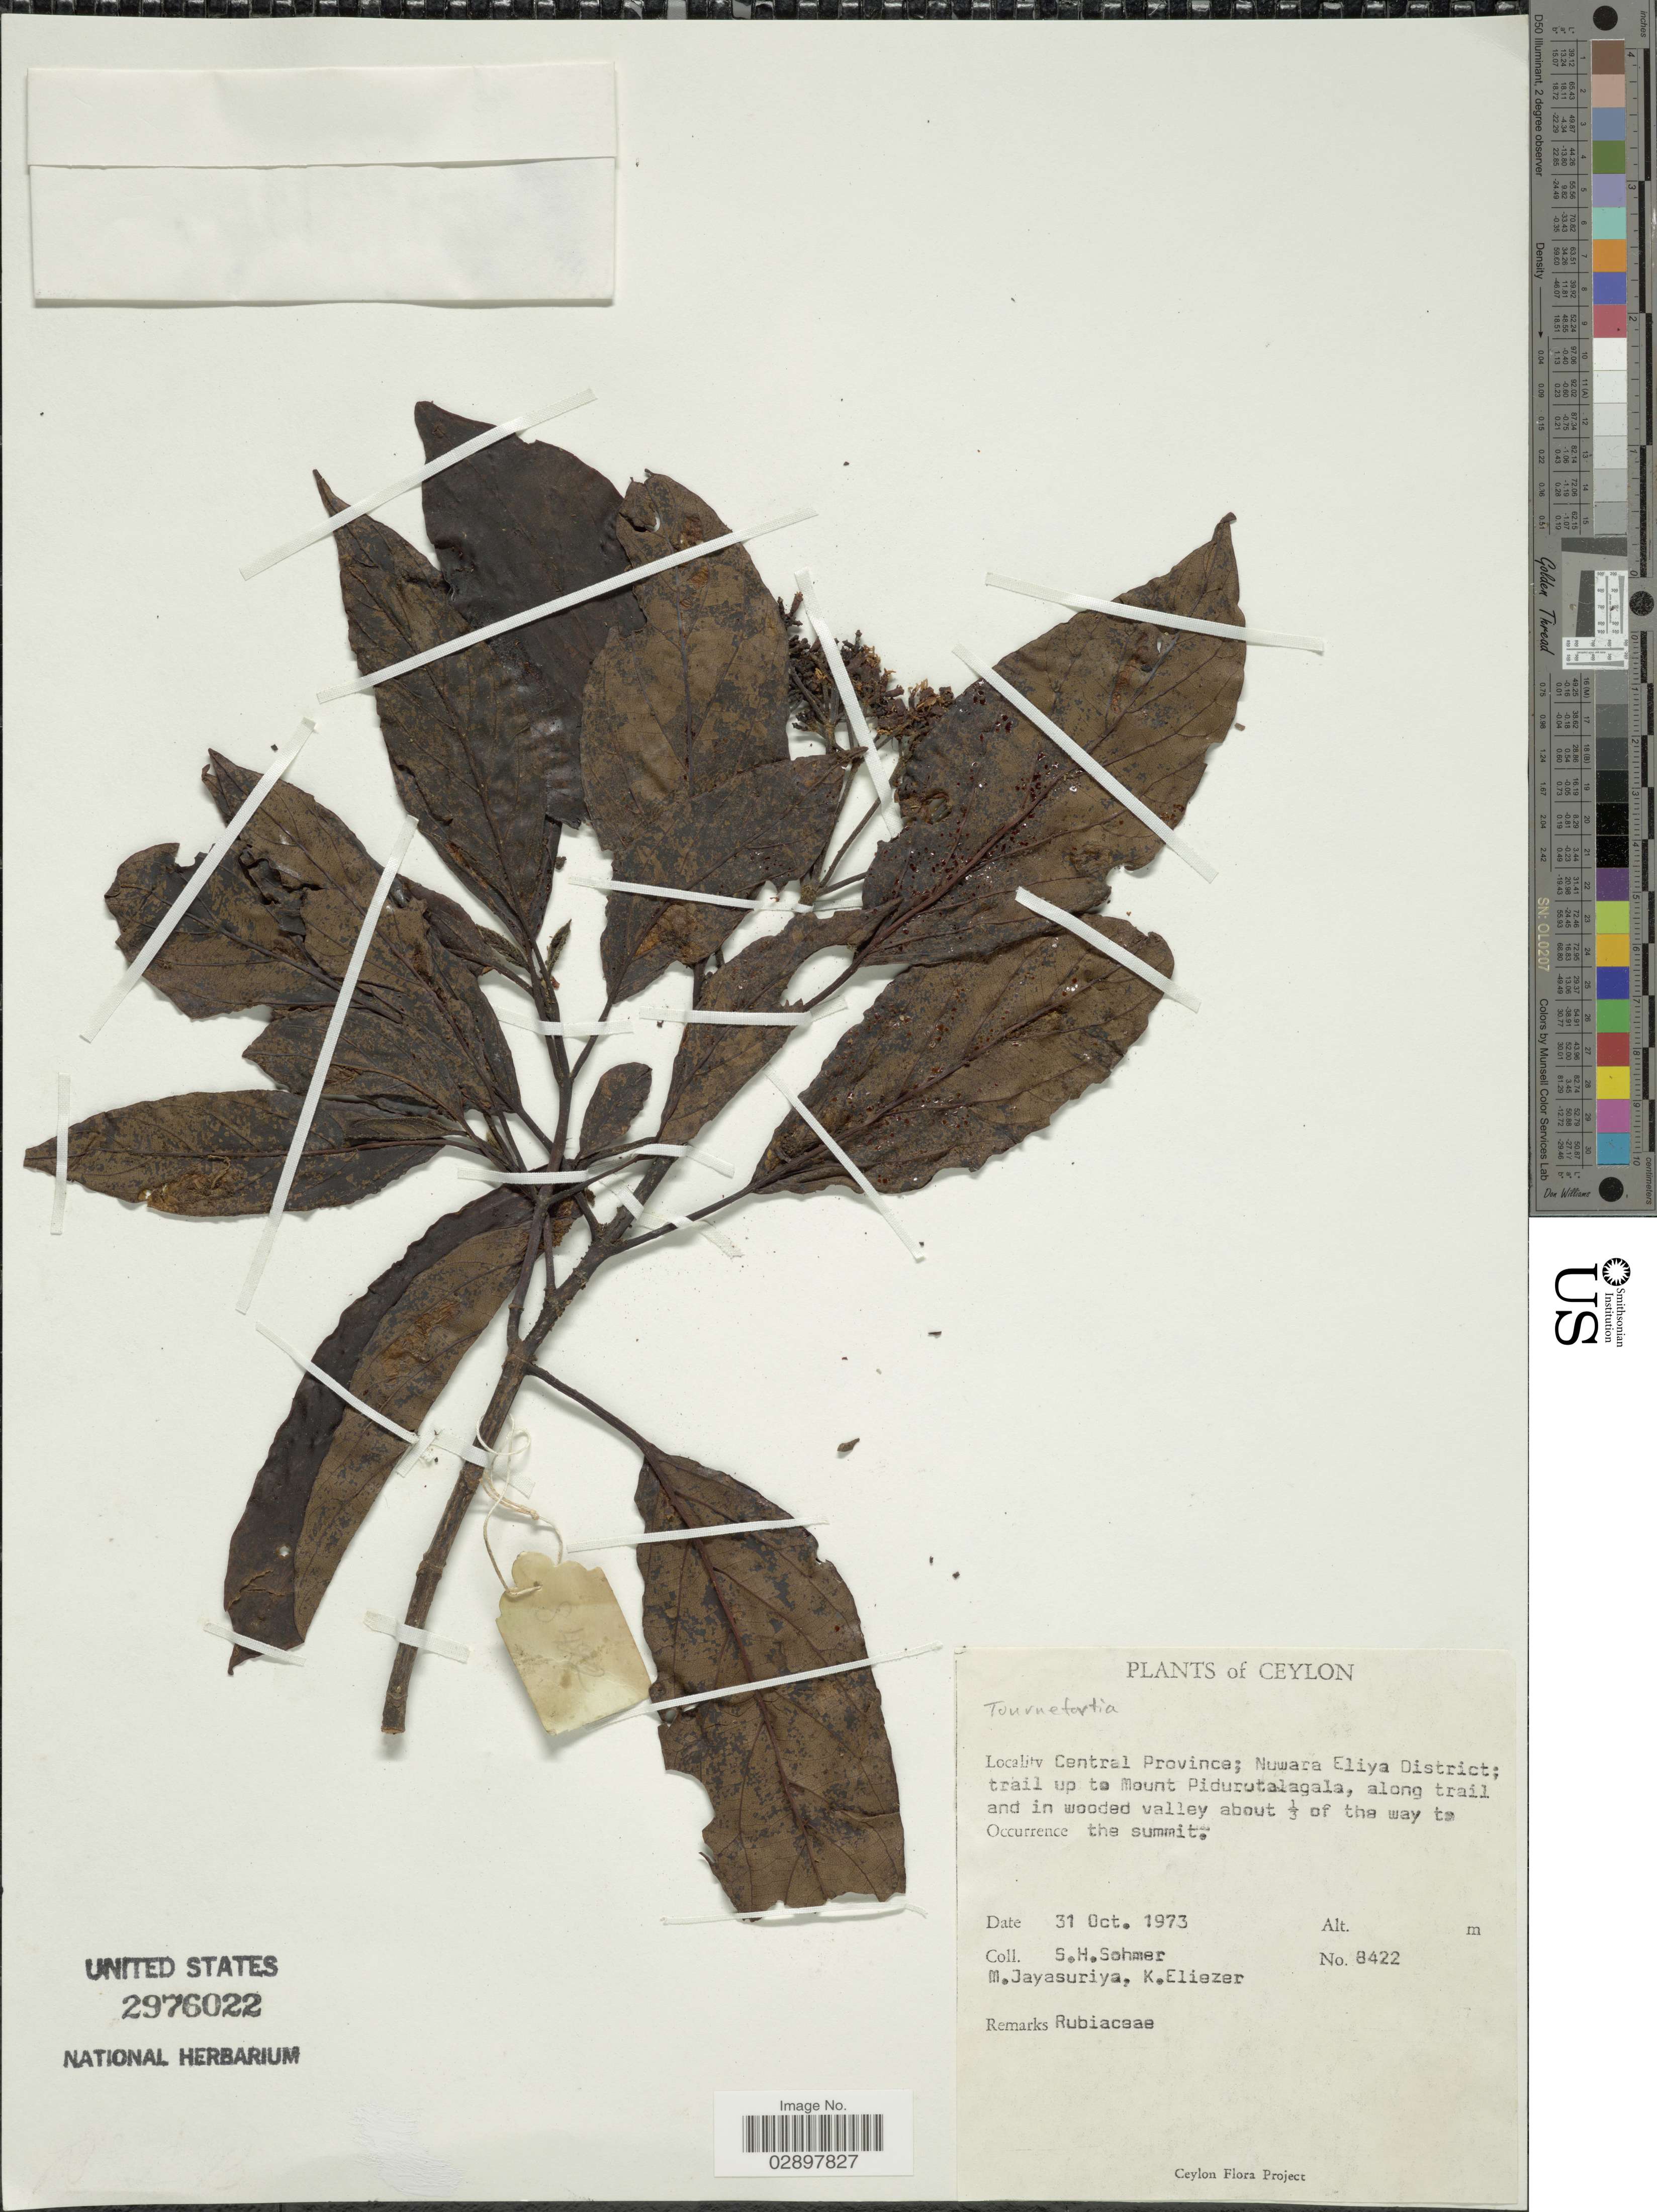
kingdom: Plantae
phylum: Tracheophyta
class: Magnoliopsida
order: Boraginales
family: Heliotropiaceae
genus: Tournefortia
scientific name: Tournefortia sp.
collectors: S. H. Sohmer, M. Jayasuriya & K. Eliezer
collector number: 8422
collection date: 1973-10-31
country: Sri Lanka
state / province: Central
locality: Central Province; Nuwara Eliya District; trail up to Mount Pidurutalagala, along trail and in wooded valley about 1/3 of the way to the summit.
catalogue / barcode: US 2976022